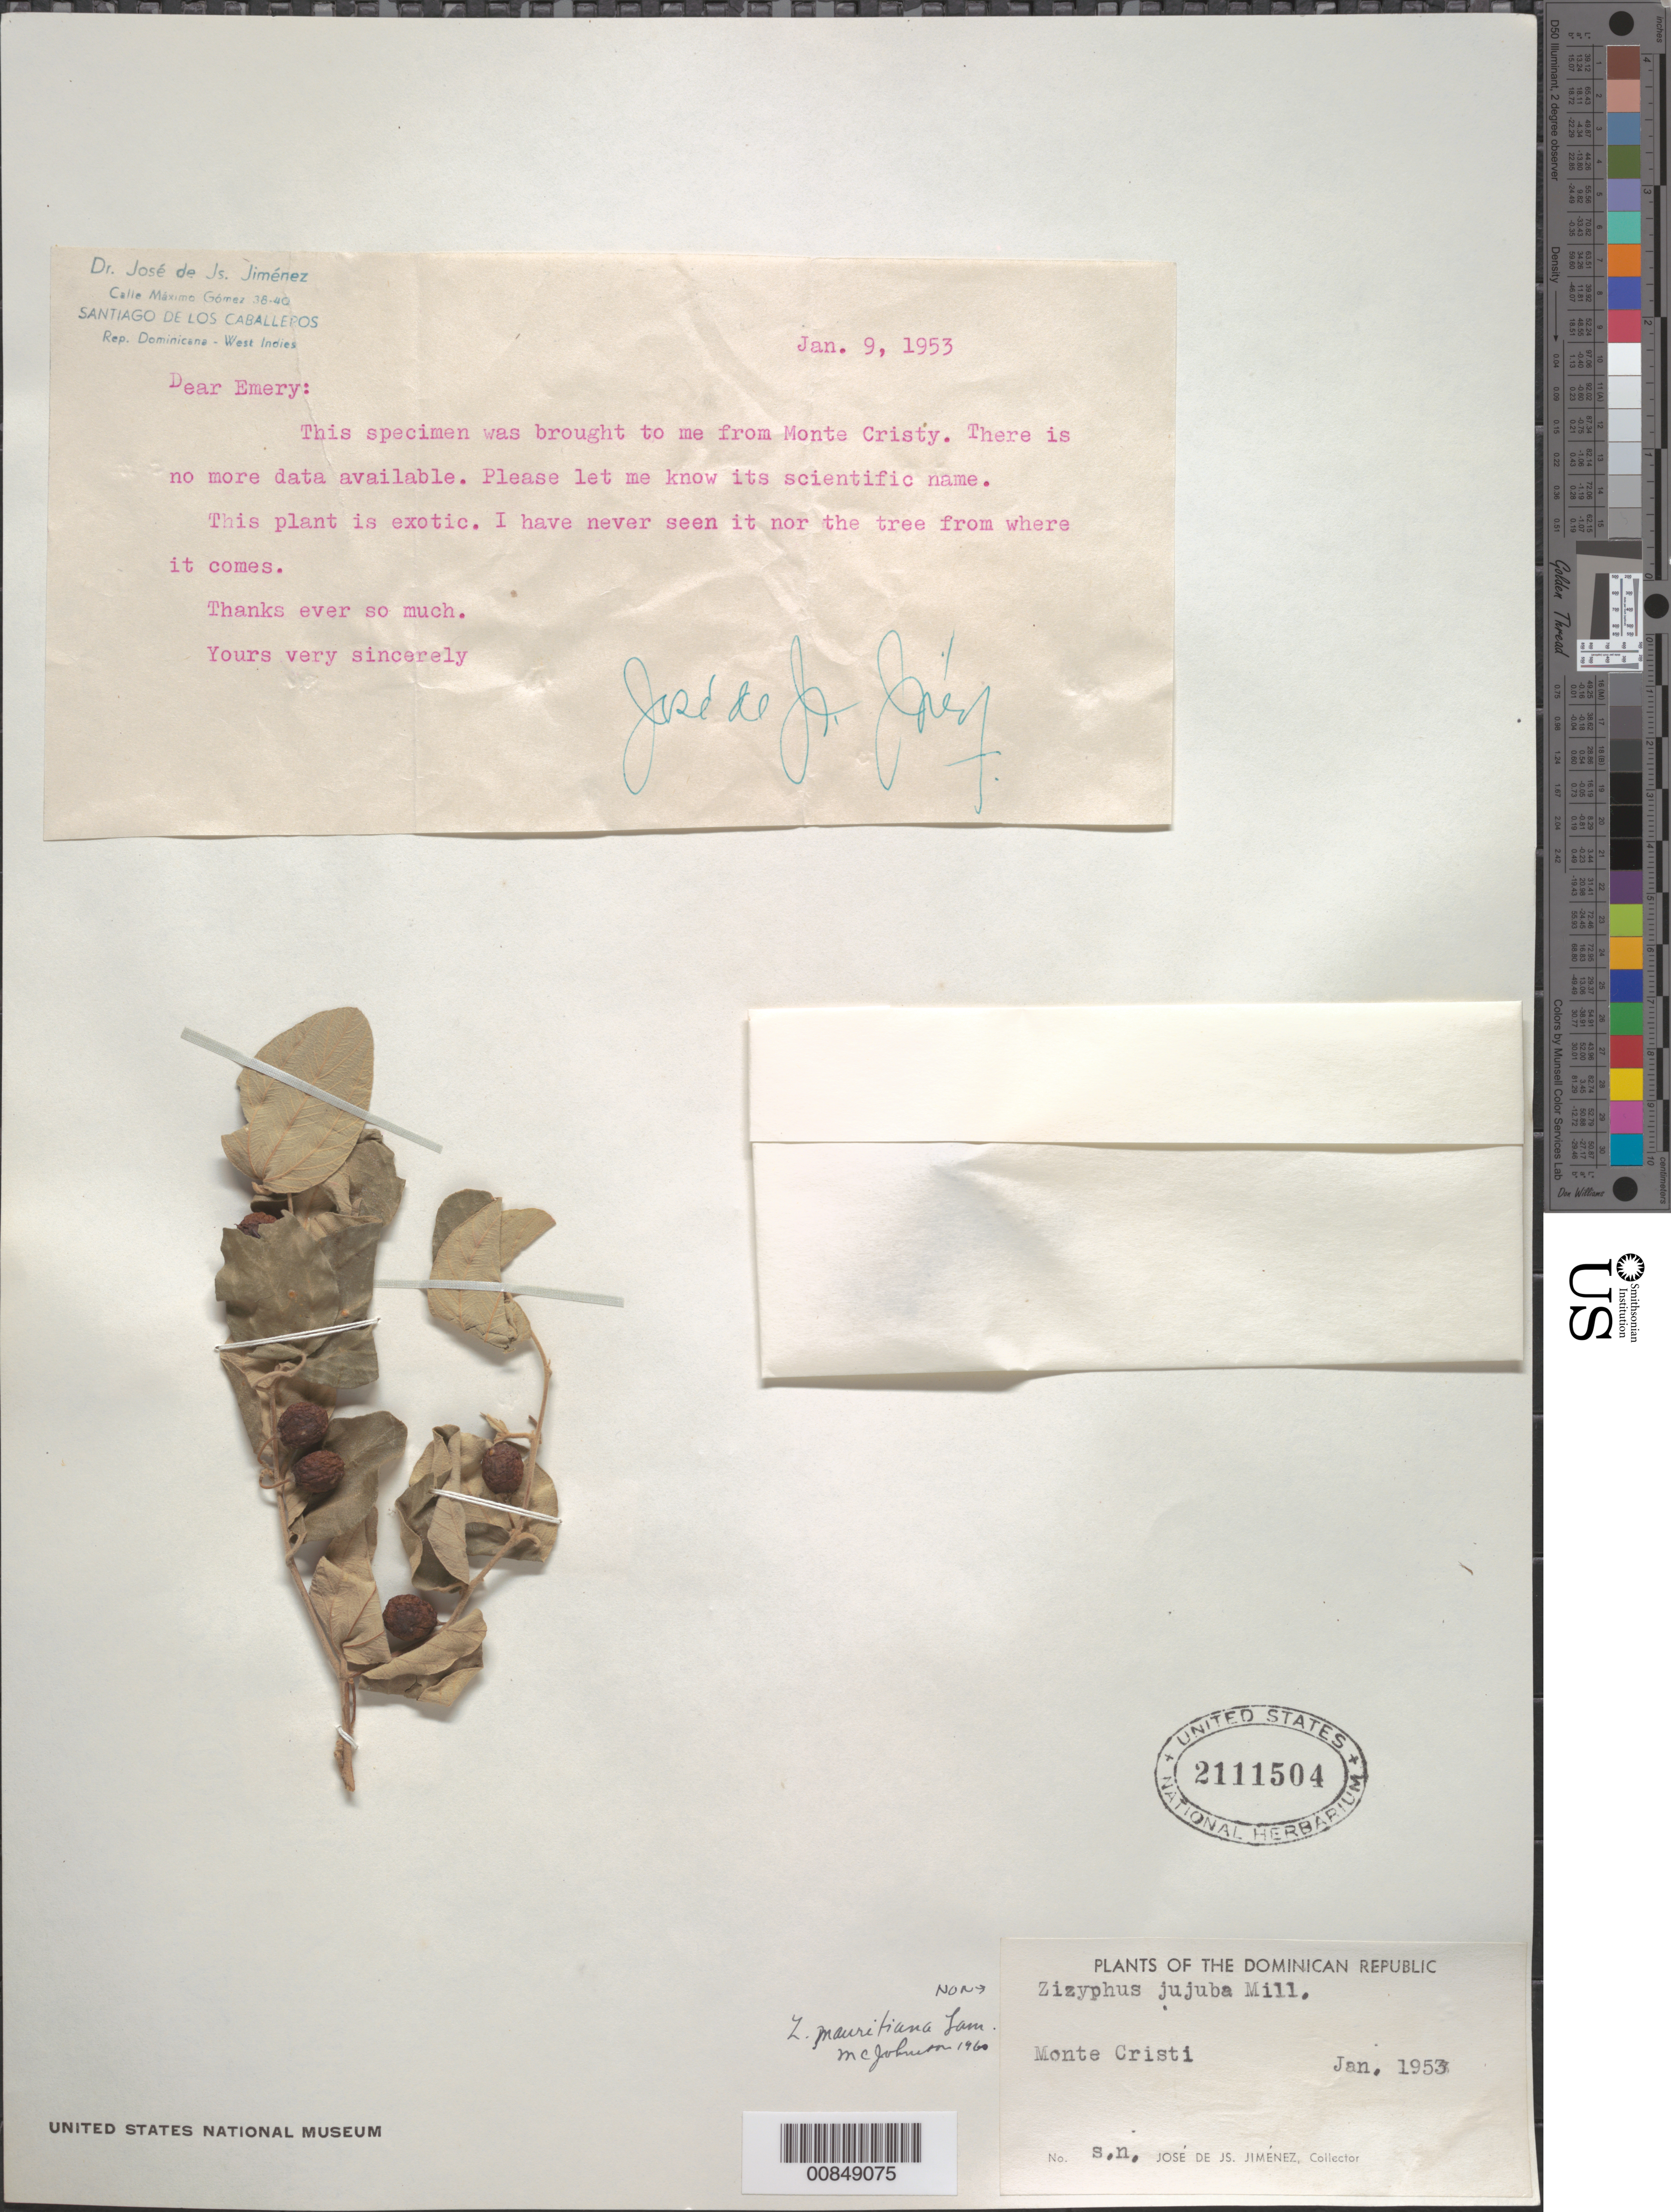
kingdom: Plantae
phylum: Tracheophyta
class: Magnoliopsida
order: Rosales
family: Rhamnaceae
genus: Ziziphus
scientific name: Ziziphus mauritiana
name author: Lam.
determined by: Johnston, Marshall C.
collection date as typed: Jan 1953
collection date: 1953-01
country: Dominican Republic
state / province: Monte Cristi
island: Hispaniola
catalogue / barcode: US 2111504